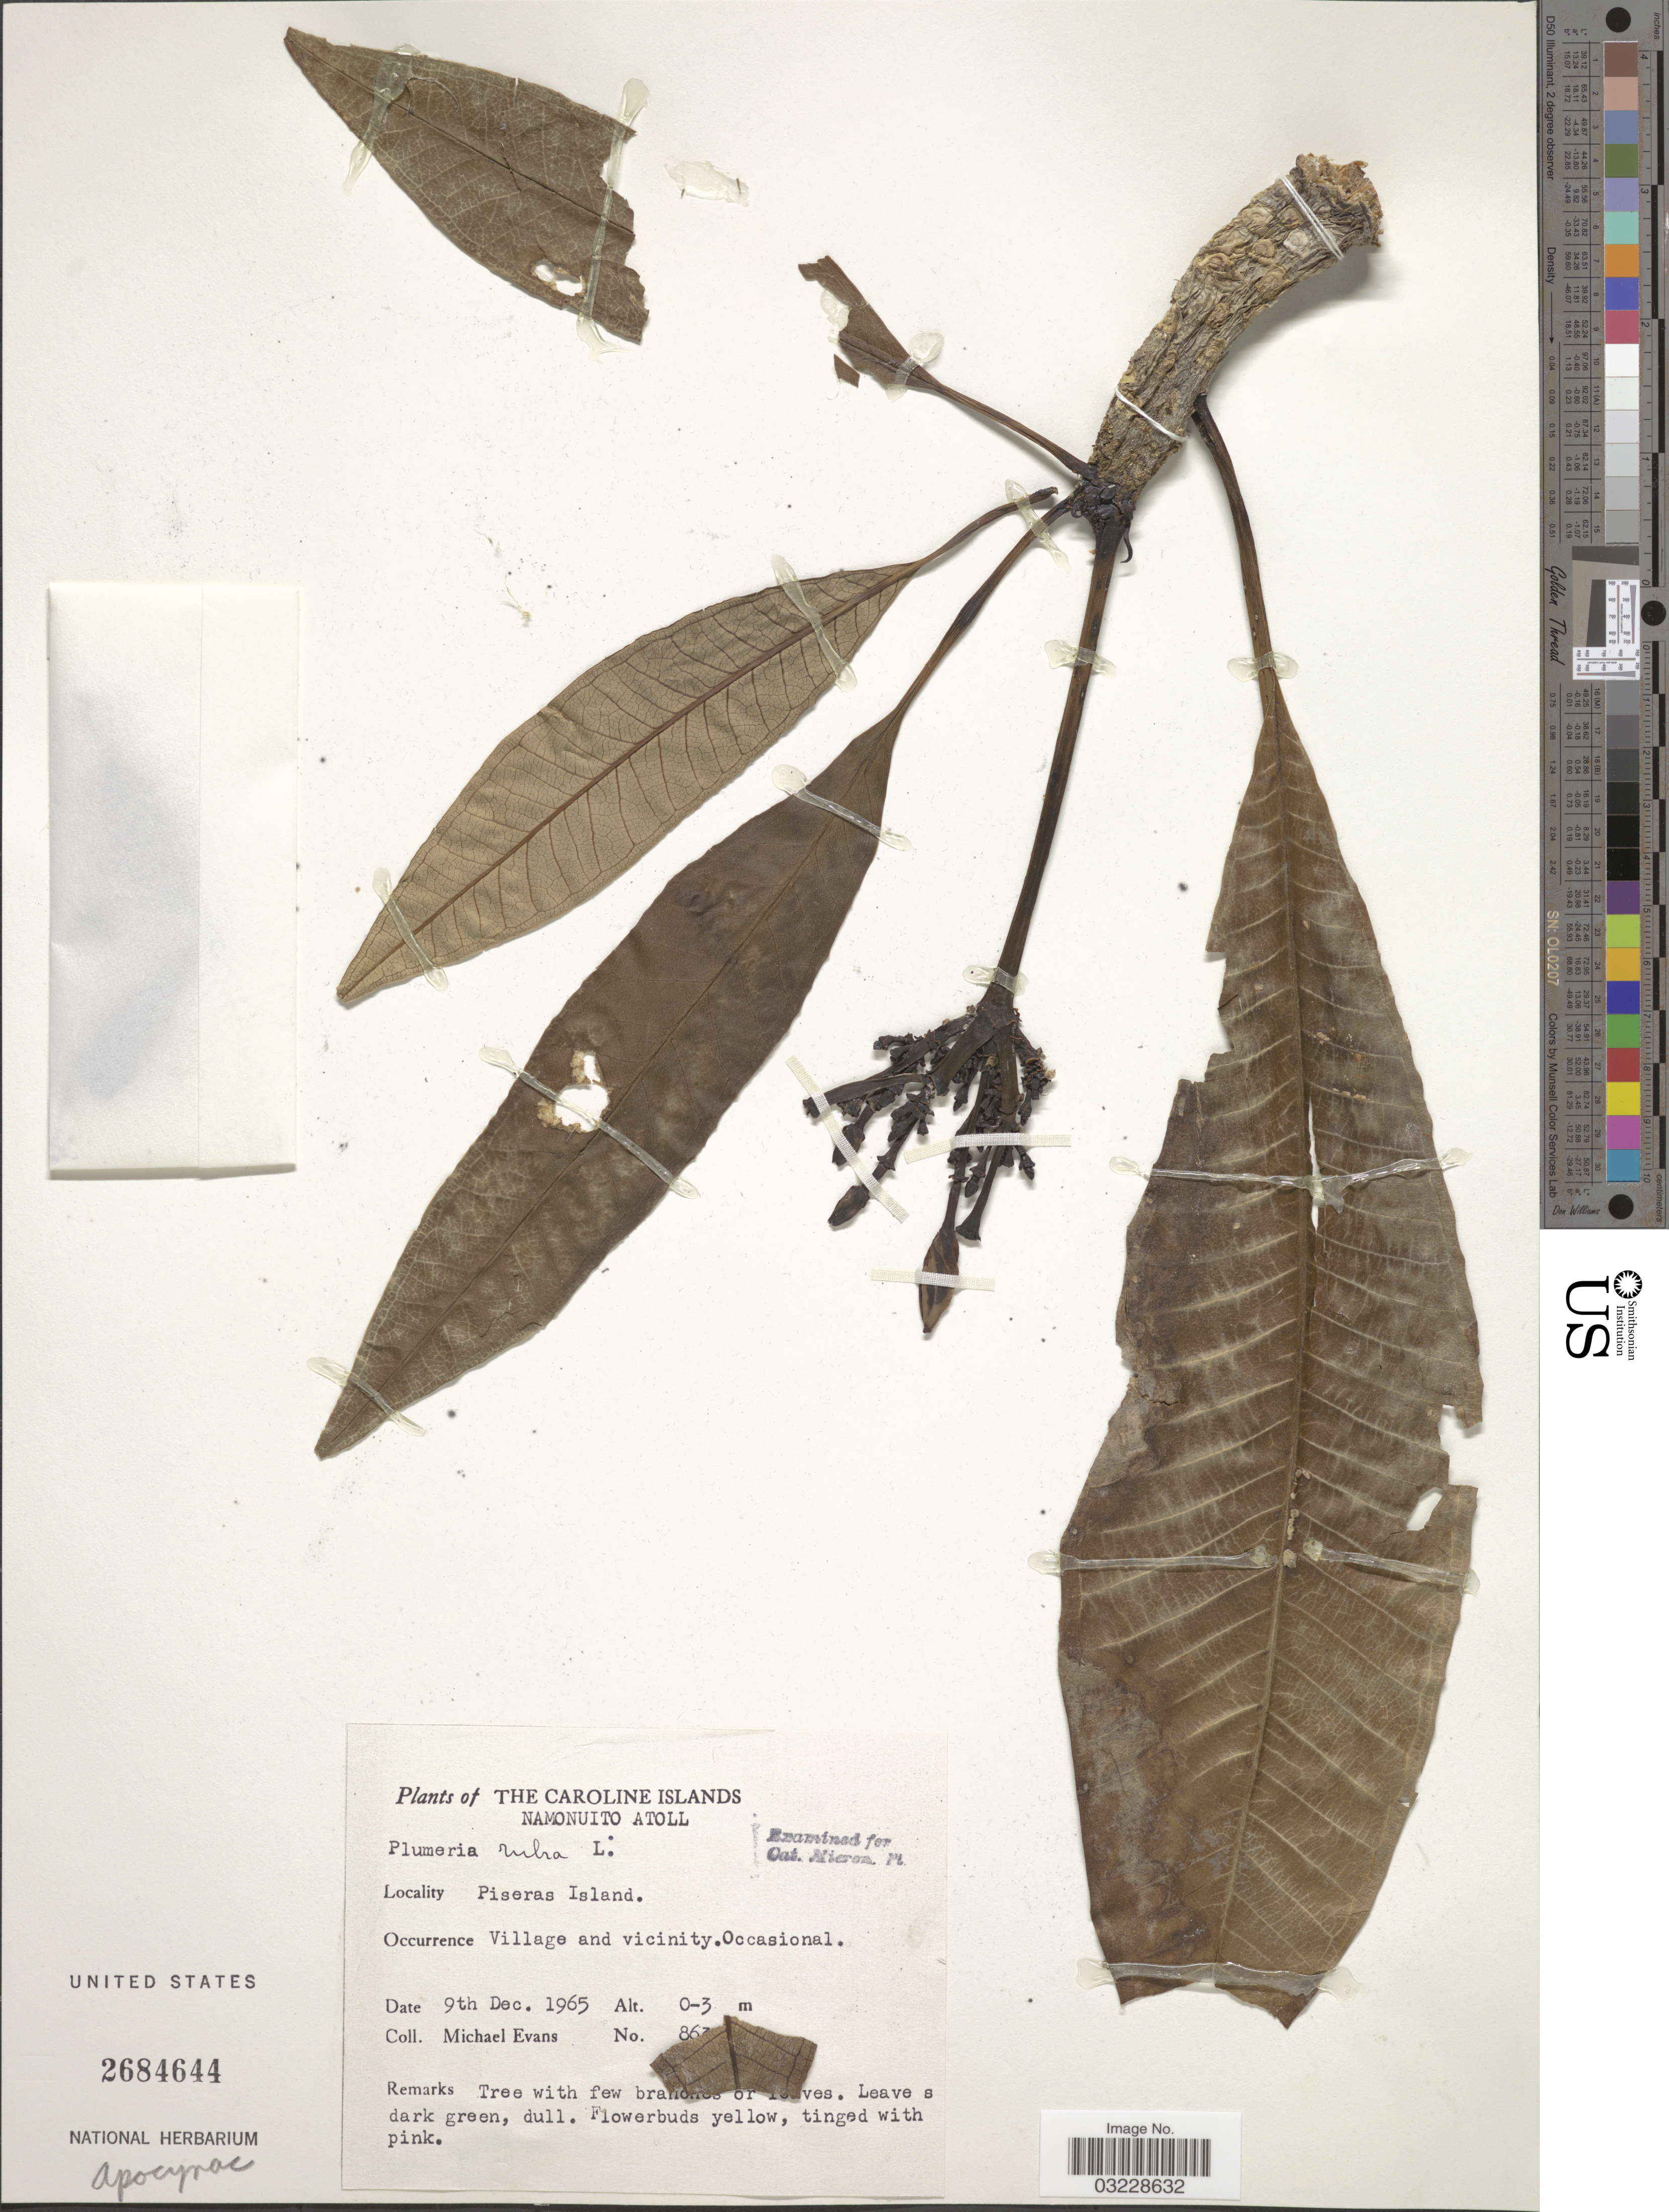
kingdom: Plantae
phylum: Tracheophyta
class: Magnoliopsida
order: Gentianales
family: Apocynaceae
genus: Plumeria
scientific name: Plumeria rubra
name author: L.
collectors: M. Evans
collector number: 863*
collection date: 1965-12-09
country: Micronesia, Federated States of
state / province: Truk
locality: The Caroline Islands, Namonuito Atoll, Piseras Island, Village and vicinity.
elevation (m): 0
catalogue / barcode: US 2684644